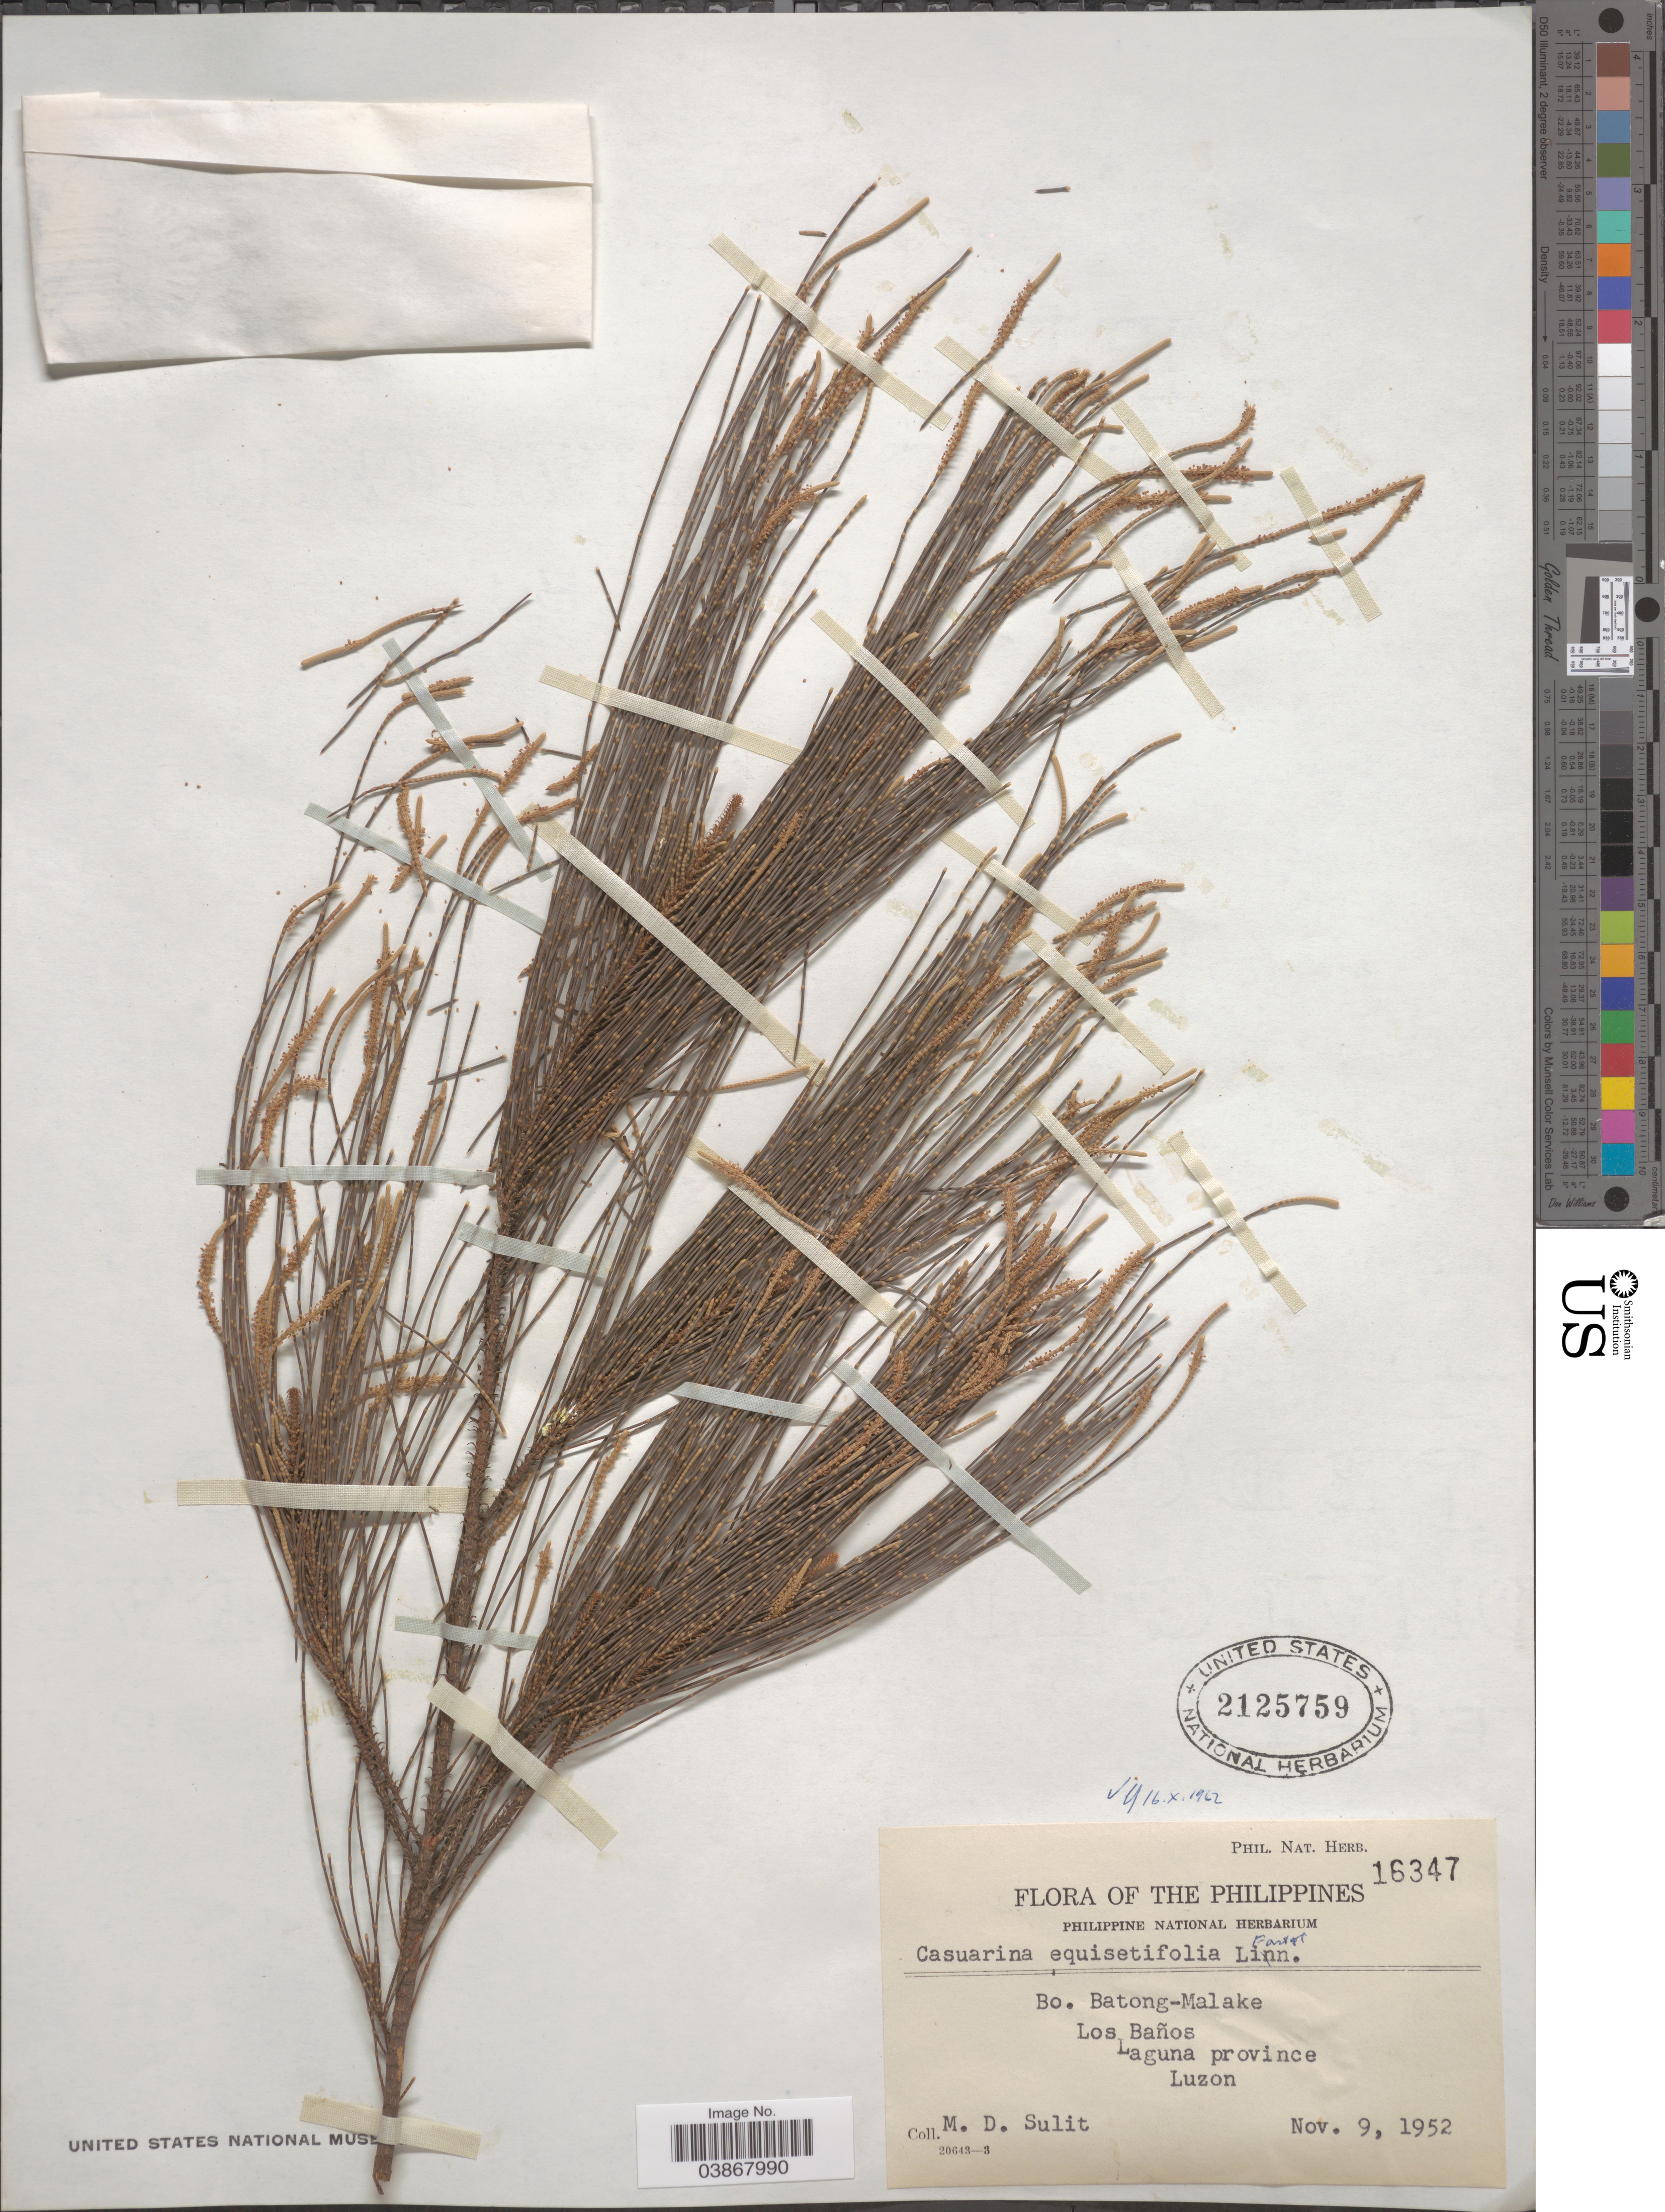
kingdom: Plantae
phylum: Tracheophyta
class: Magnoliopsida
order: Fagales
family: Casuarinaceae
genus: Casuarina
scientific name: Casuarina equisetifolia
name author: L.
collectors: M. Sulit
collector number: Phil. Nat. Herb. 16347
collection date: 1952-11-09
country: Philippines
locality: Bo. Batong-Malake. Los Baños, Laguna province, Luzon.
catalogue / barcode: US 2125759